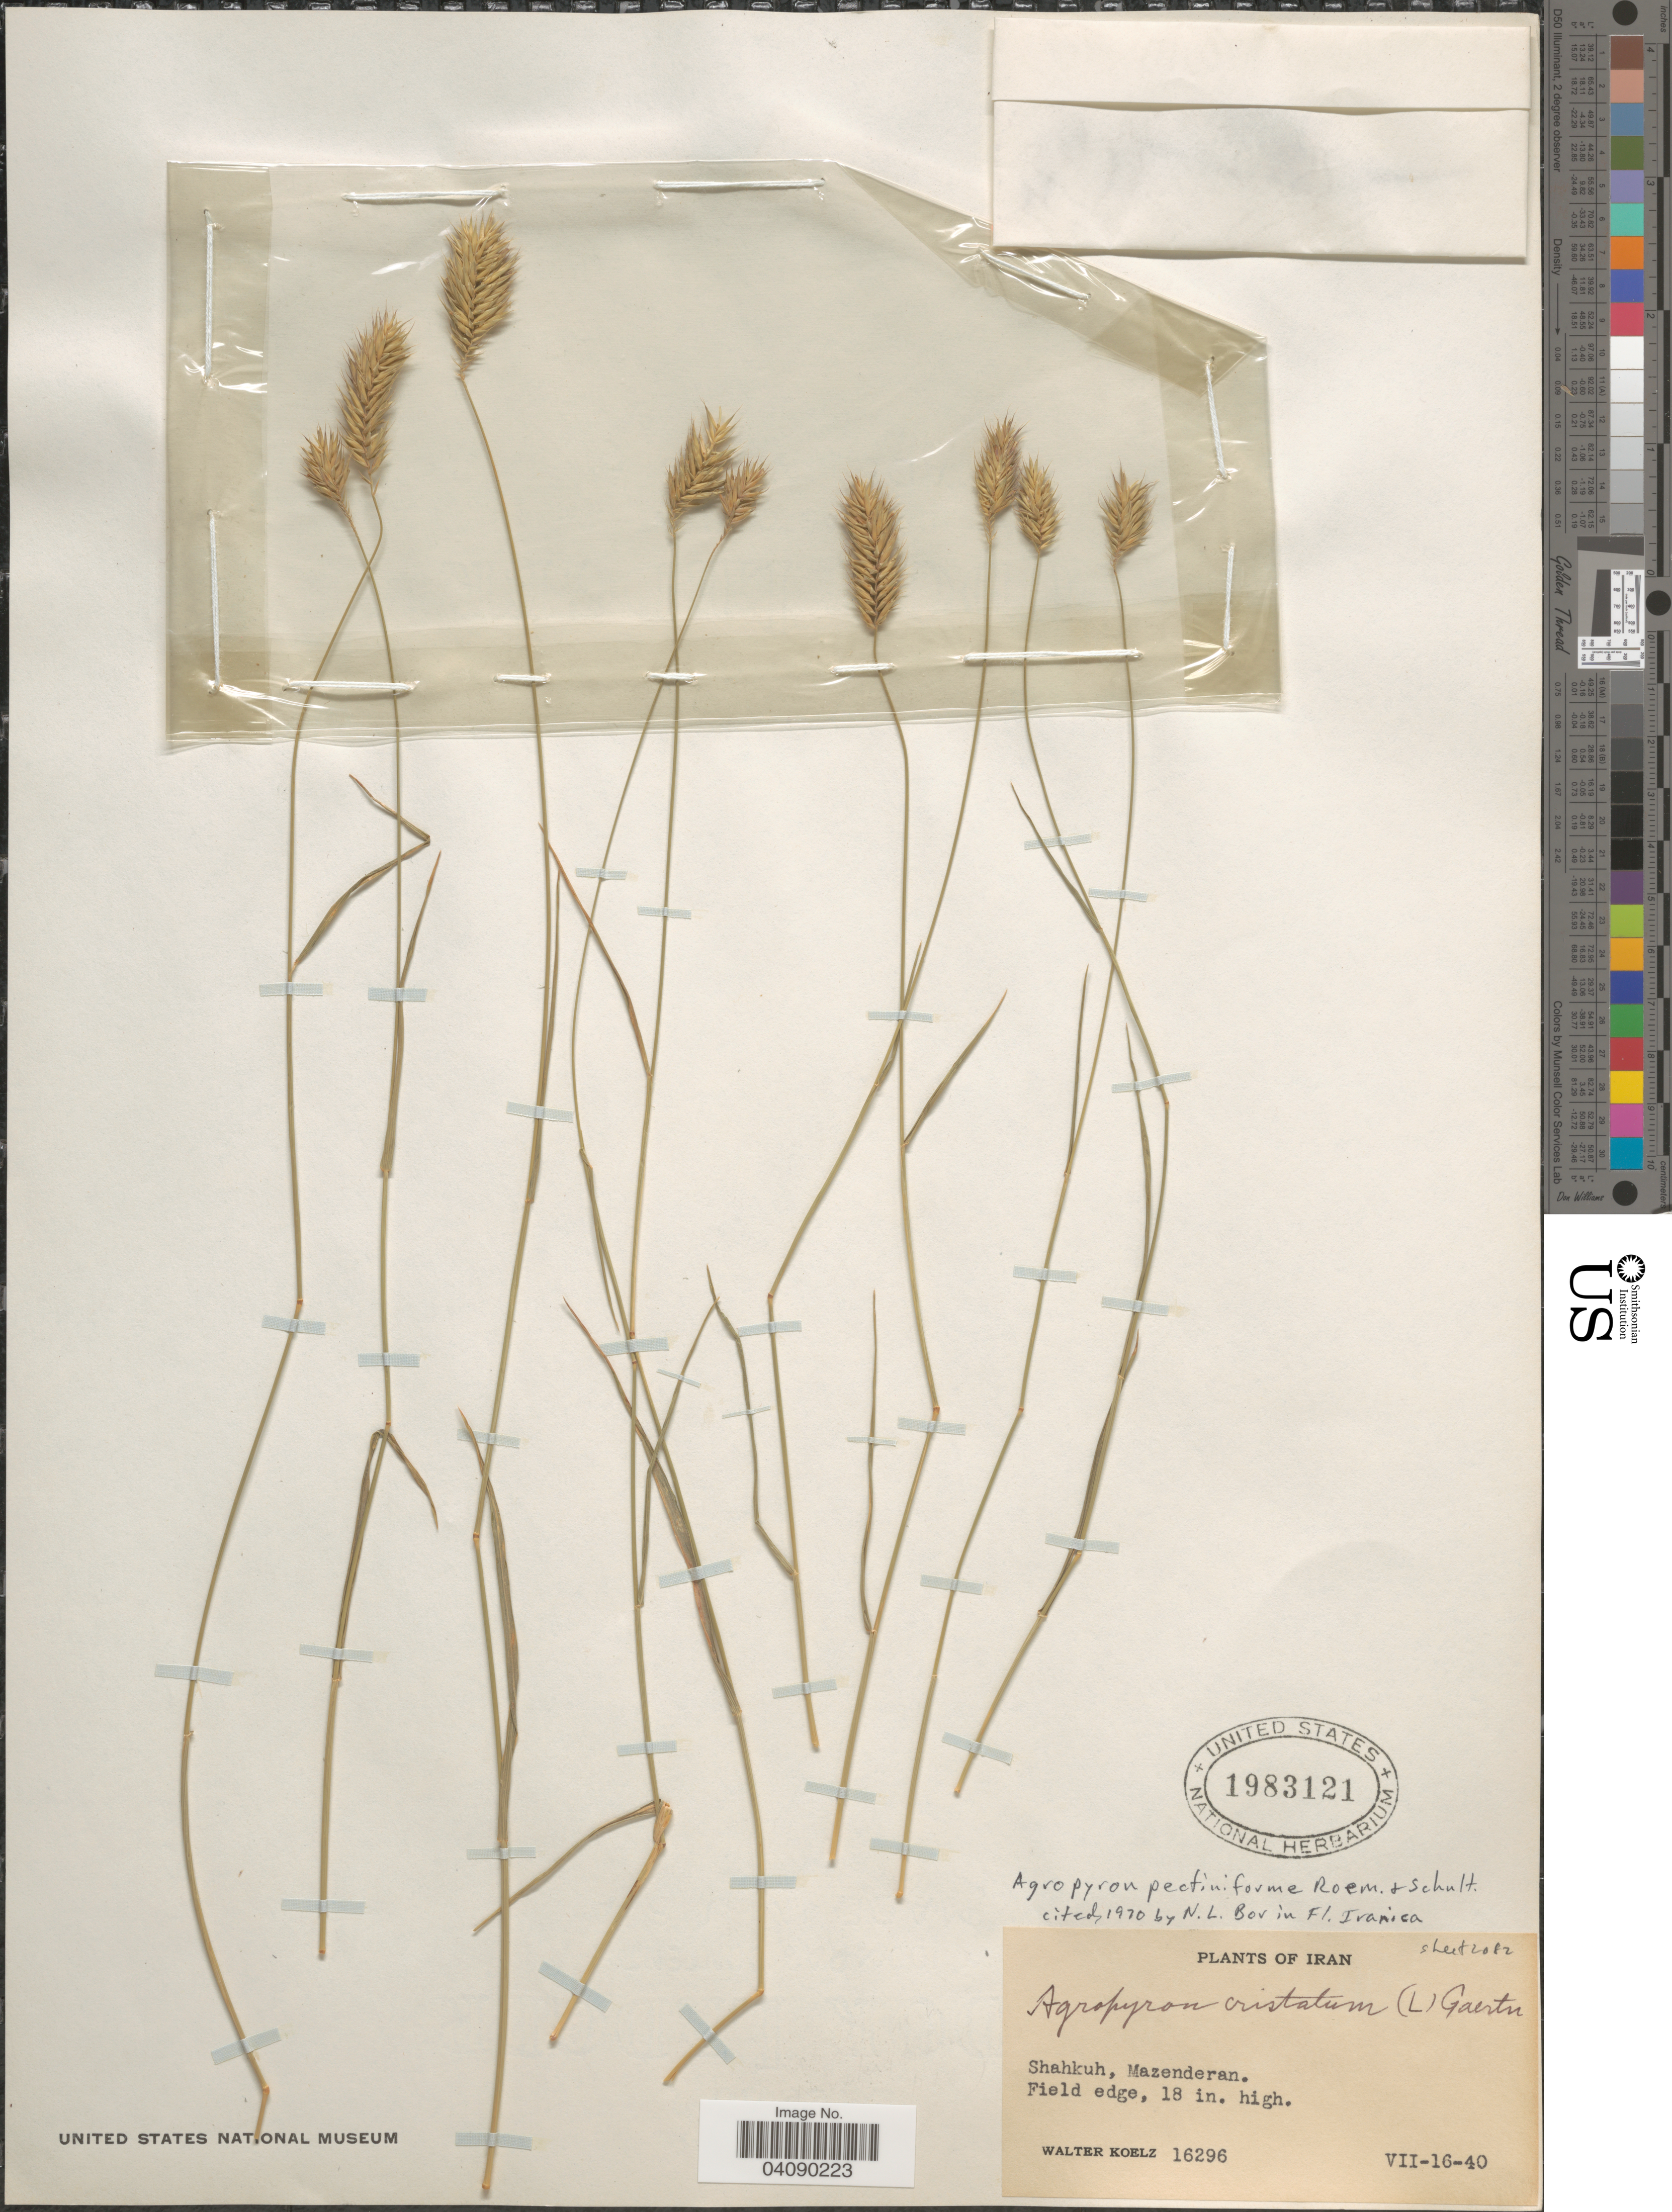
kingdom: Plantae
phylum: Tracheophyta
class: Liliopsida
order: Poales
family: Poaceae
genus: Agropyron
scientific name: Agropyron cristatum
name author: (L.) Gaertn.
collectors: W. N. Koelz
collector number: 16296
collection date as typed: Transcribed d/m/y: 16/7/40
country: Iran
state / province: Mazandaran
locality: Shahkuh, Mazenderan. Field edge.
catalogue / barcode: US 1983121